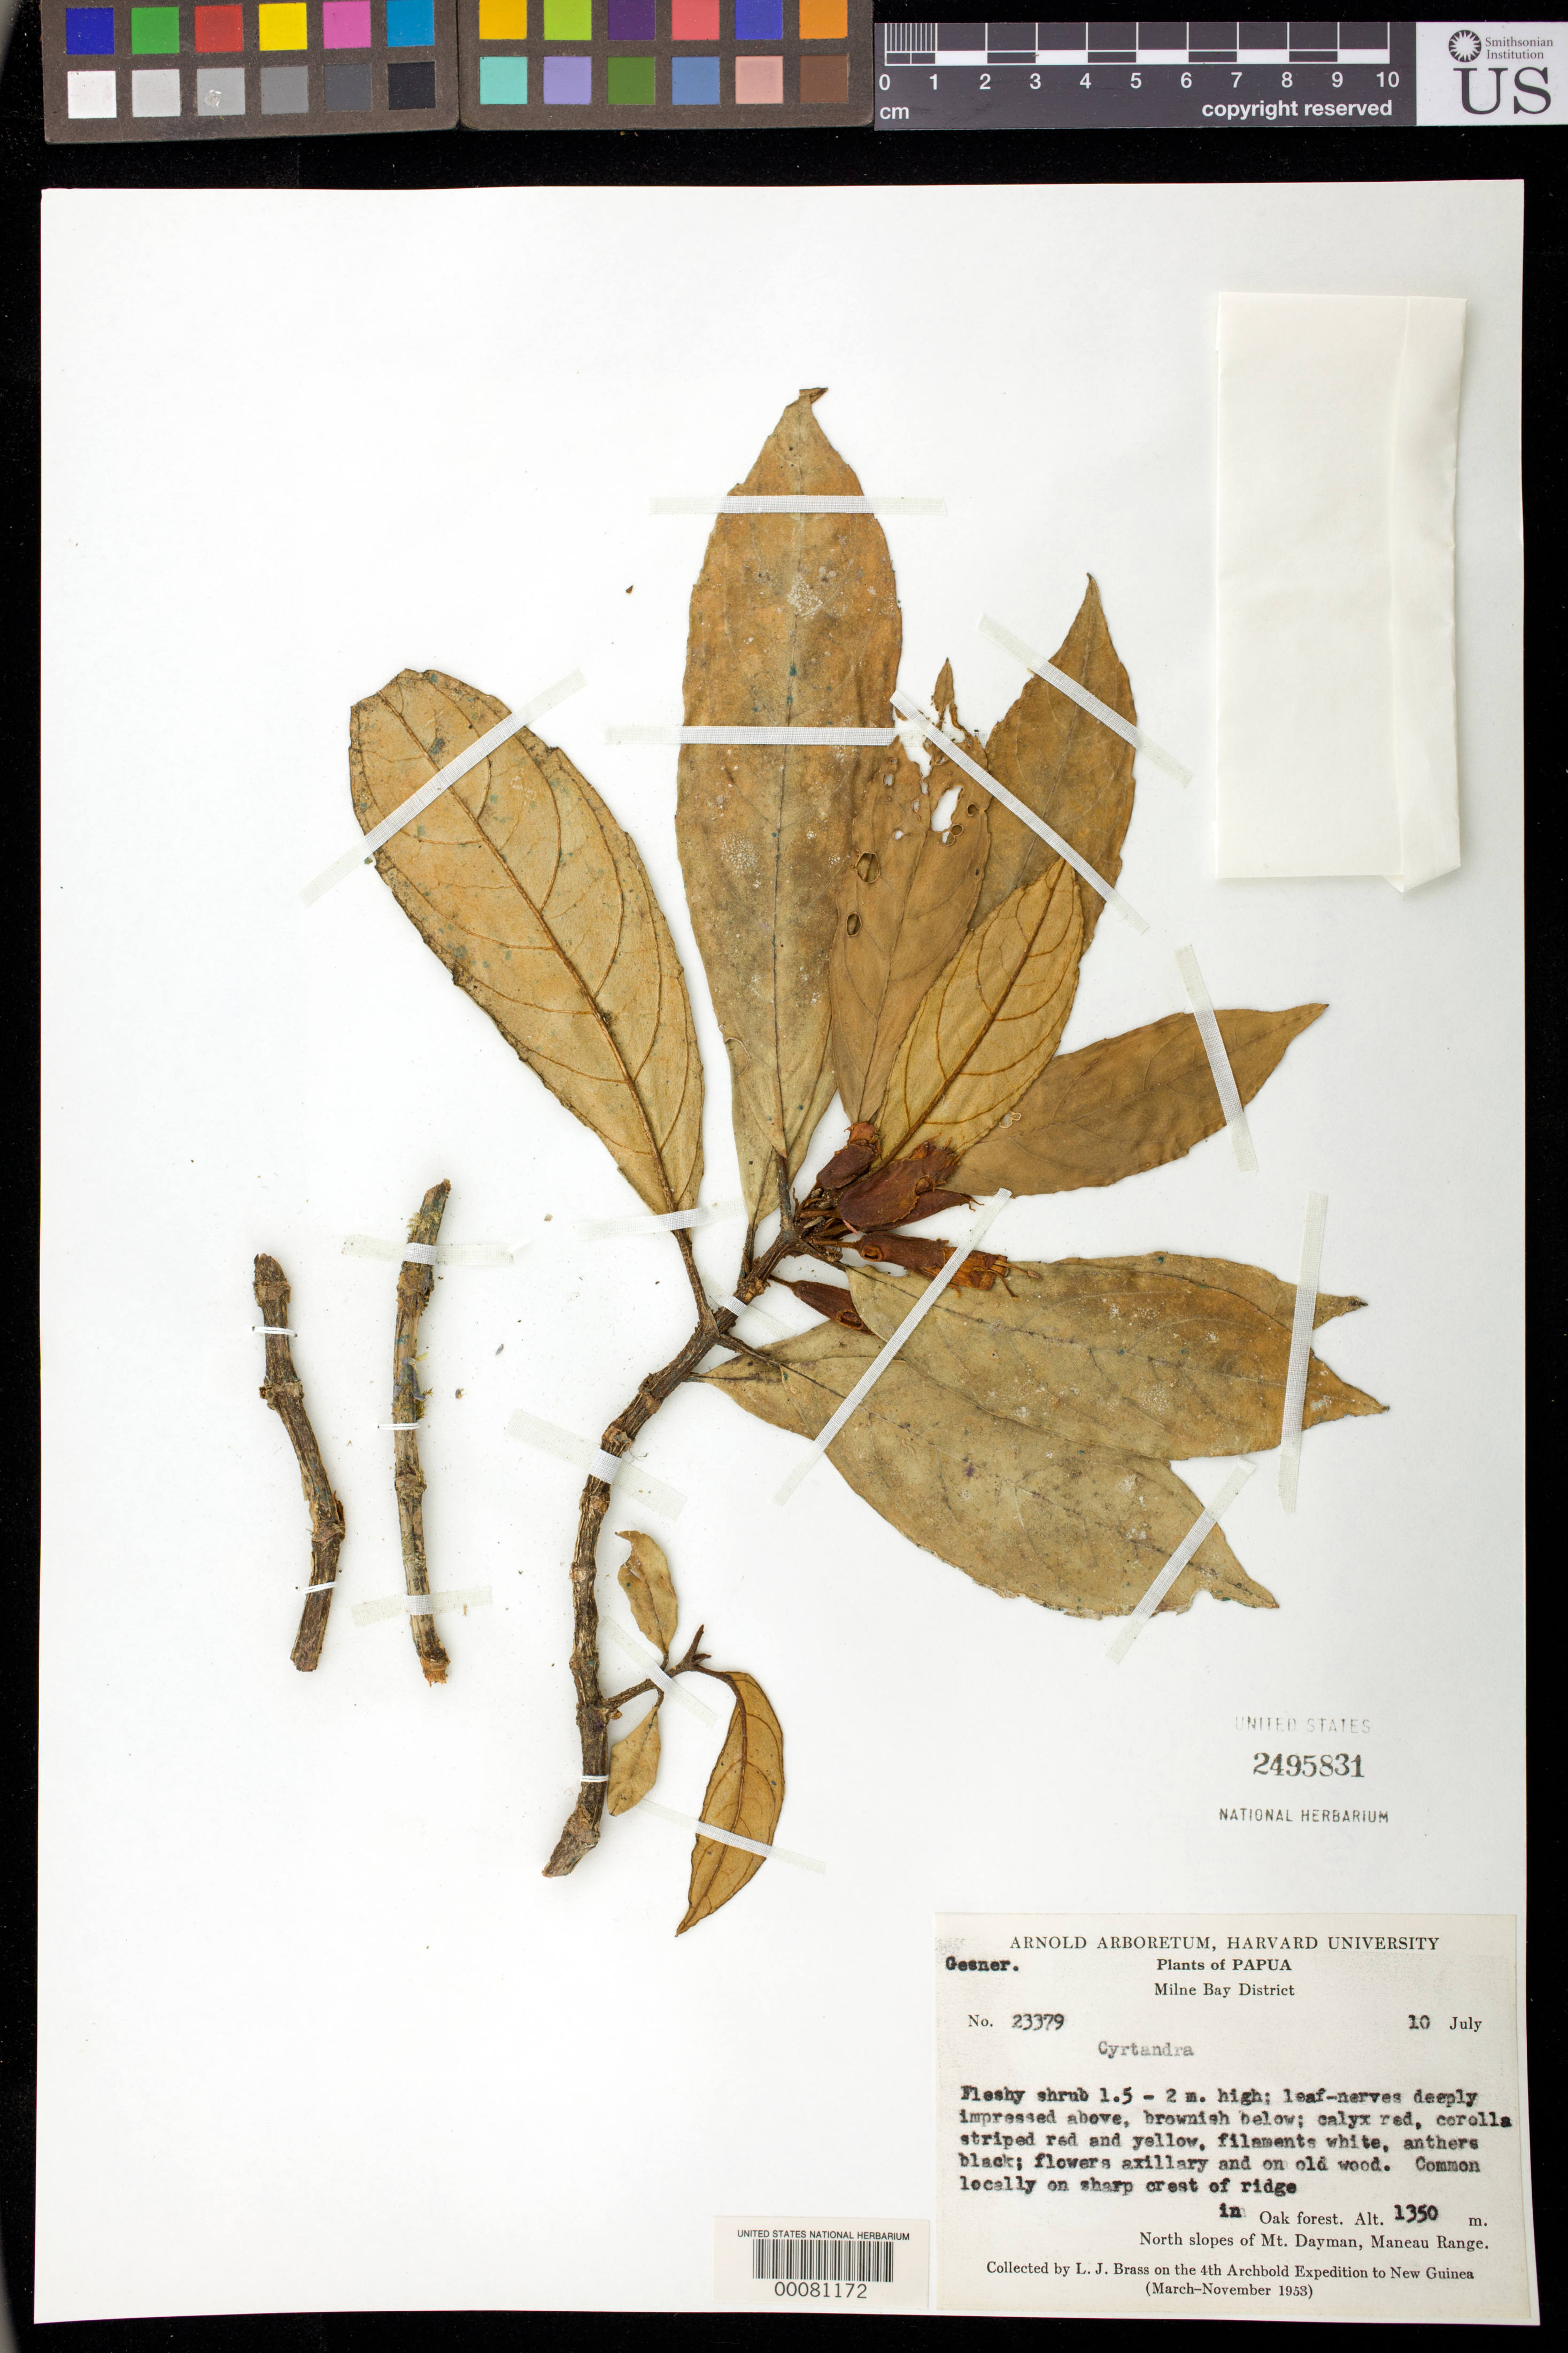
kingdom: Plantae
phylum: Tracheophyta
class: Magnoliopsida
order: Lamiales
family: Gesneriaceae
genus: Cyrtandra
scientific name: Cyrtandra sp.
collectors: L. J. Brass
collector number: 23379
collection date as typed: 10 Jul 1953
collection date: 1953-07-10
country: Papua New Guinea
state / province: Milne Bay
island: New Guinea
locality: Milne bay district, north slopes of mt dayman, maneau range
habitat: Common locally on sharp crest of ridge in oak forest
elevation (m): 1350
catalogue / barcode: US 2495831